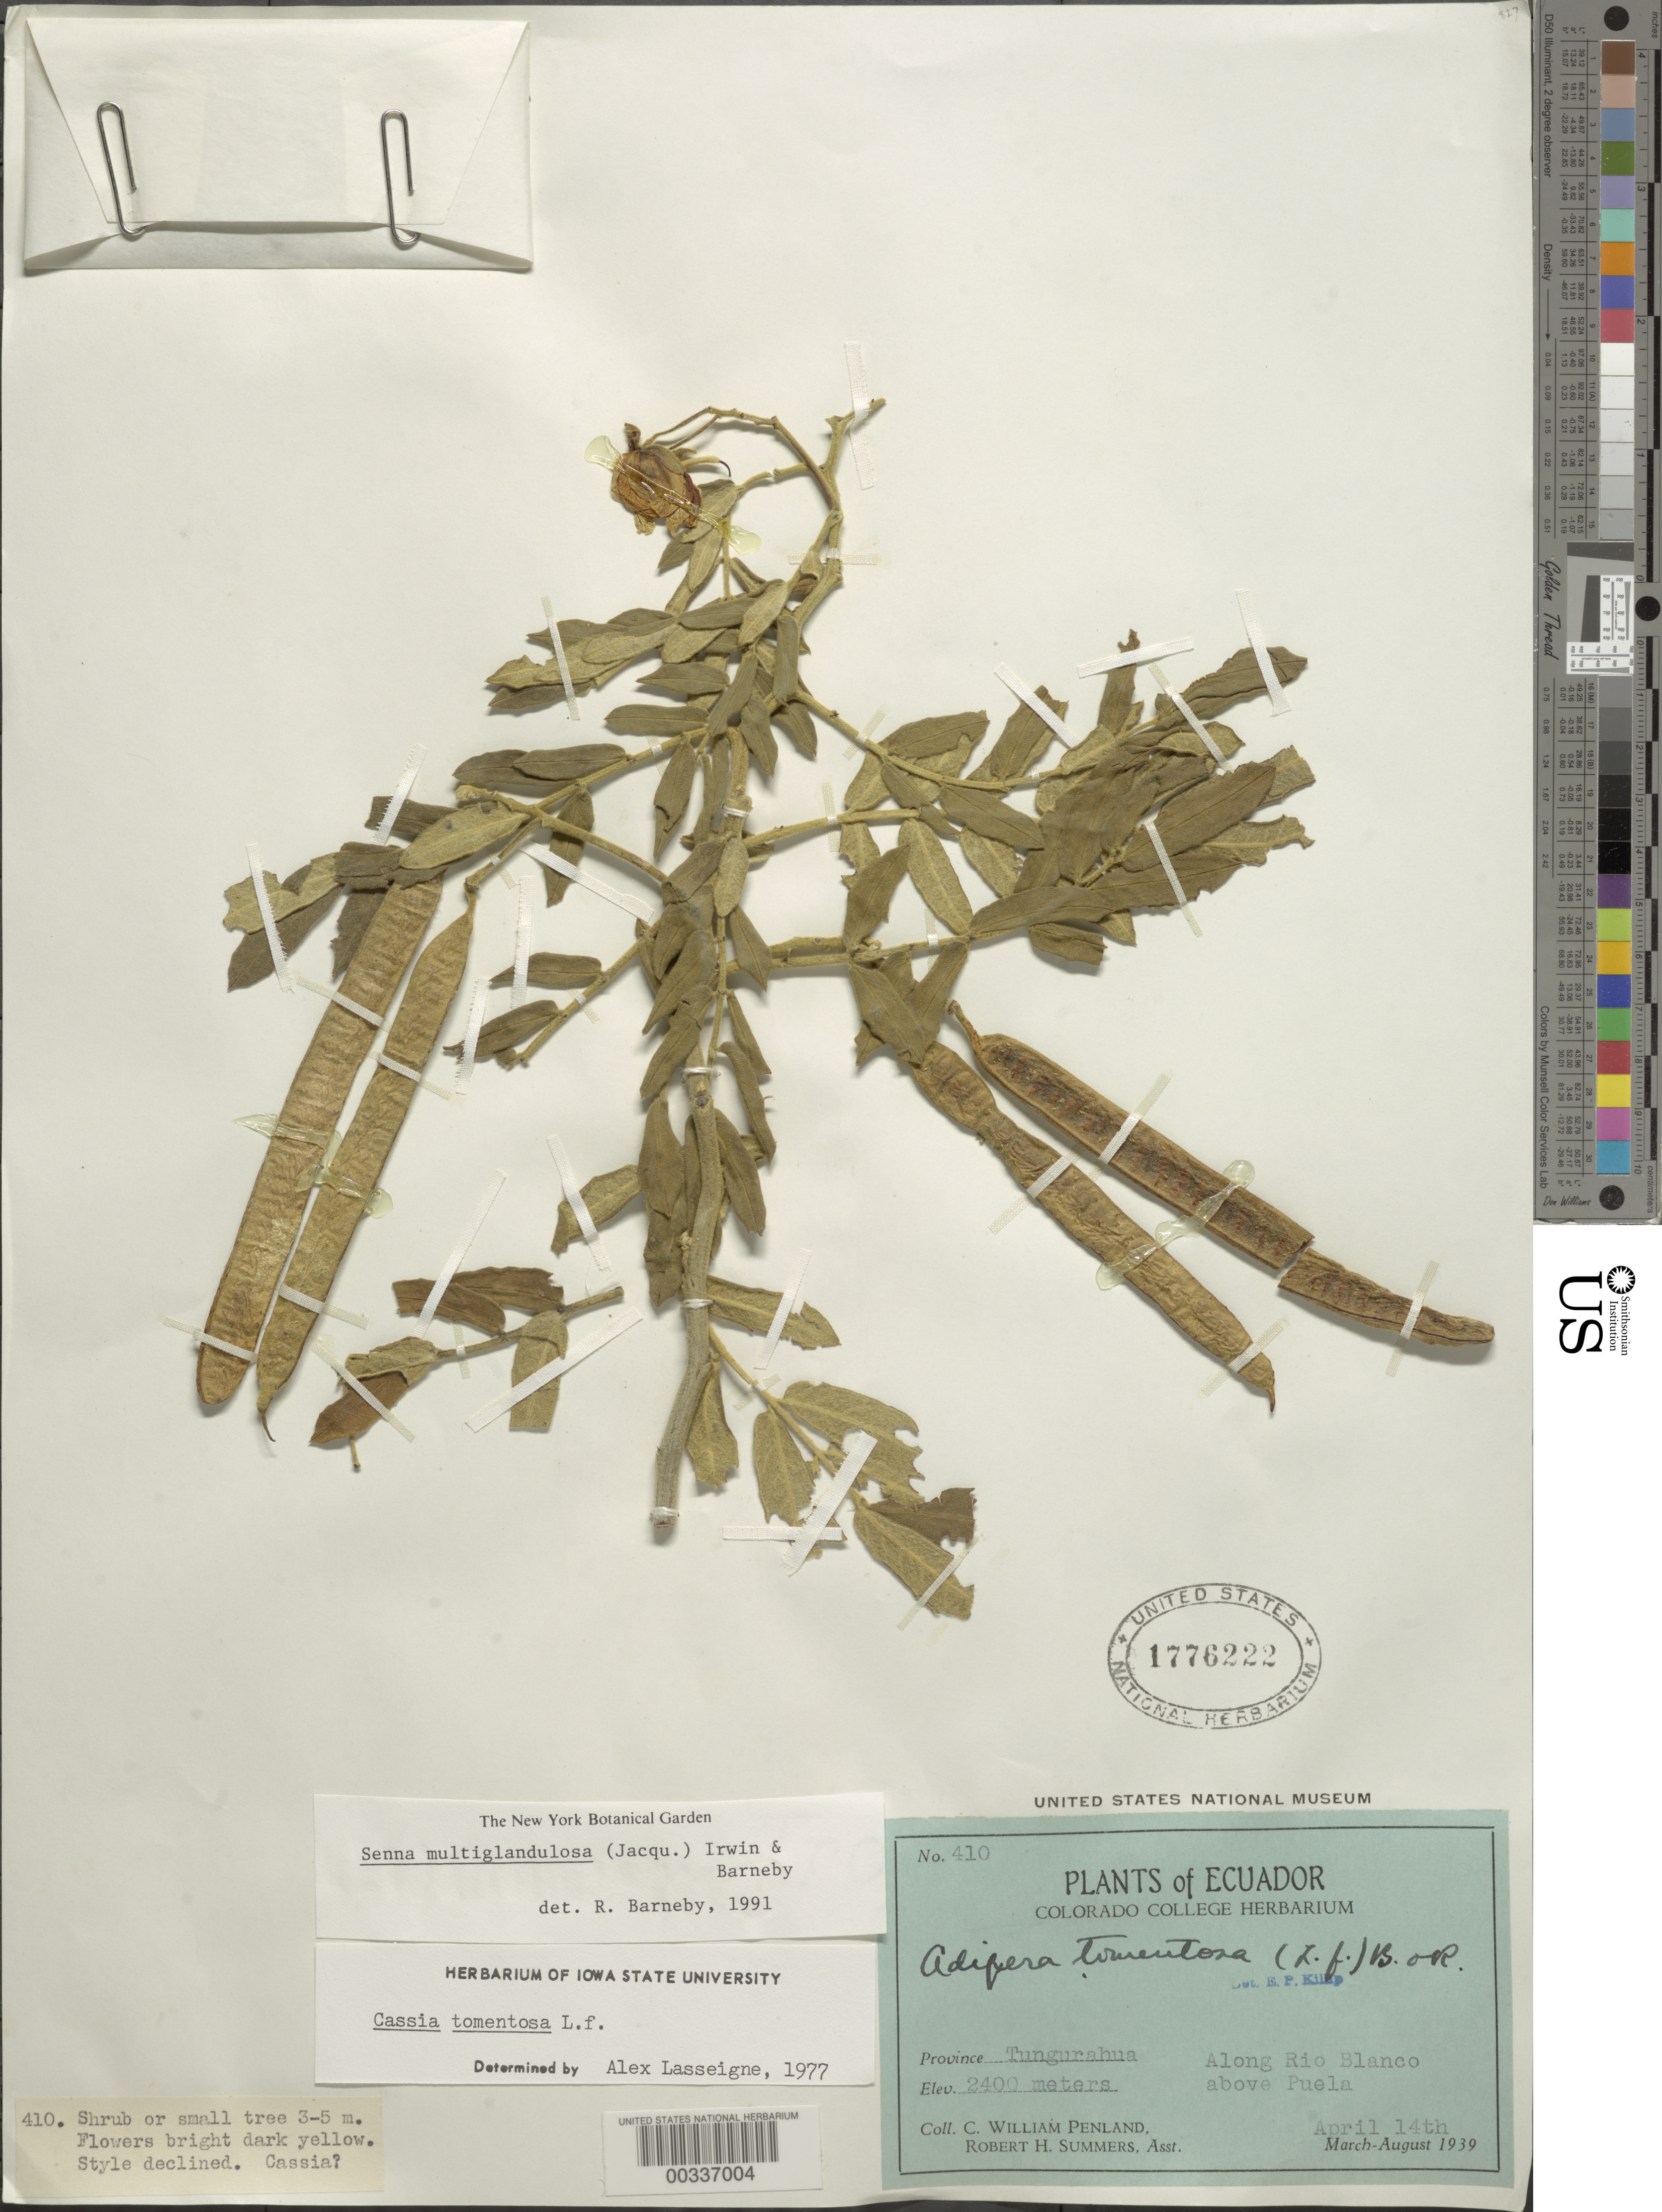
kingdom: Plantae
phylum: Tracheophyta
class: Magnoliopsida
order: Fabales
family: Fabaceae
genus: Senna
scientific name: Senna multiglandulosa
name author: (Jacq.) H.S. Irwin & Barneby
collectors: C. W. Penland & R. Summers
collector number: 410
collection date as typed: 14 Apr 1939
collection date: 1939-04-14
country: Ecuador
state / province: Tungurahua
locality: Along Rio Blanco above puela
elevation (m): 2400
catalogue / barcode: US 1776222